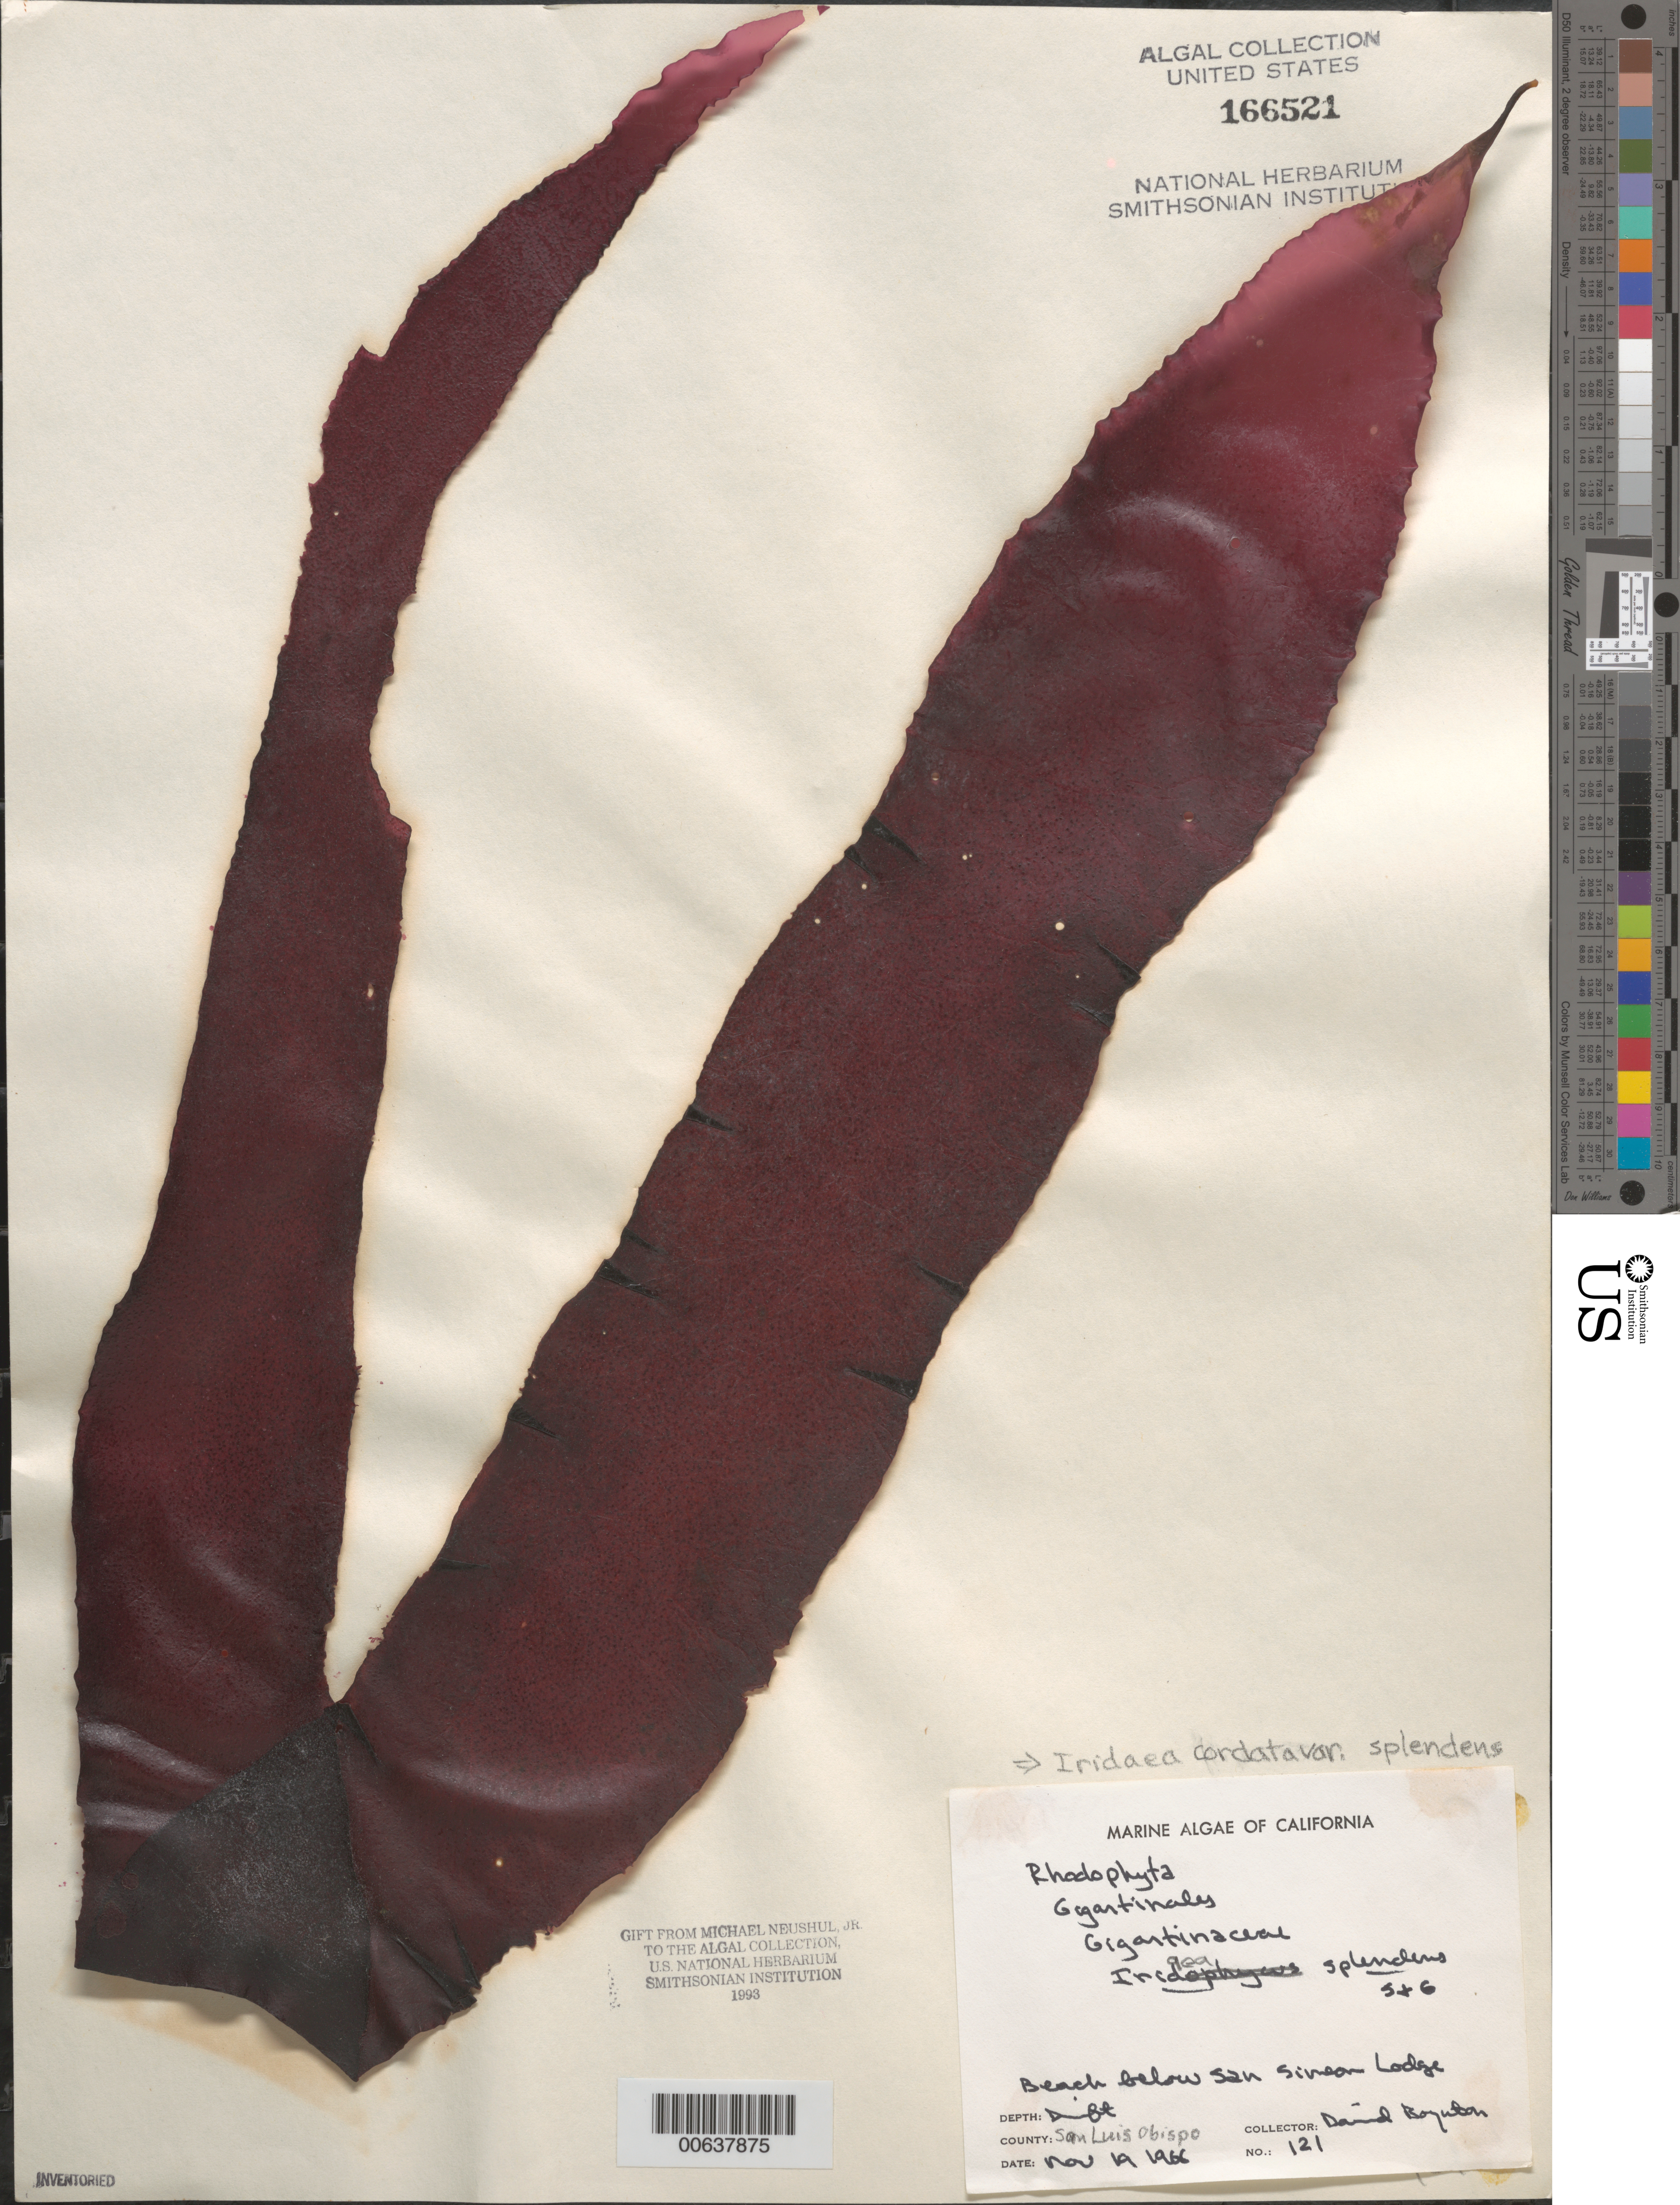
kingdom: Plantae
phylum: Rhodophyta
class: Florideophyceae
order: Gigartinales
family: Gigartinaceae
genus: Iridaea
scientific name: Iridaea cordata var. splendens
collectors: D. Boynton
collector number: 121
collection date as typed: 19 Nov 1966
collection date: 1966-11-19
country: United States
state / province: California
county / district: San Luis Obispo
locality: Beach below San Simeon Lodge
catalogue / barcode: US 166521